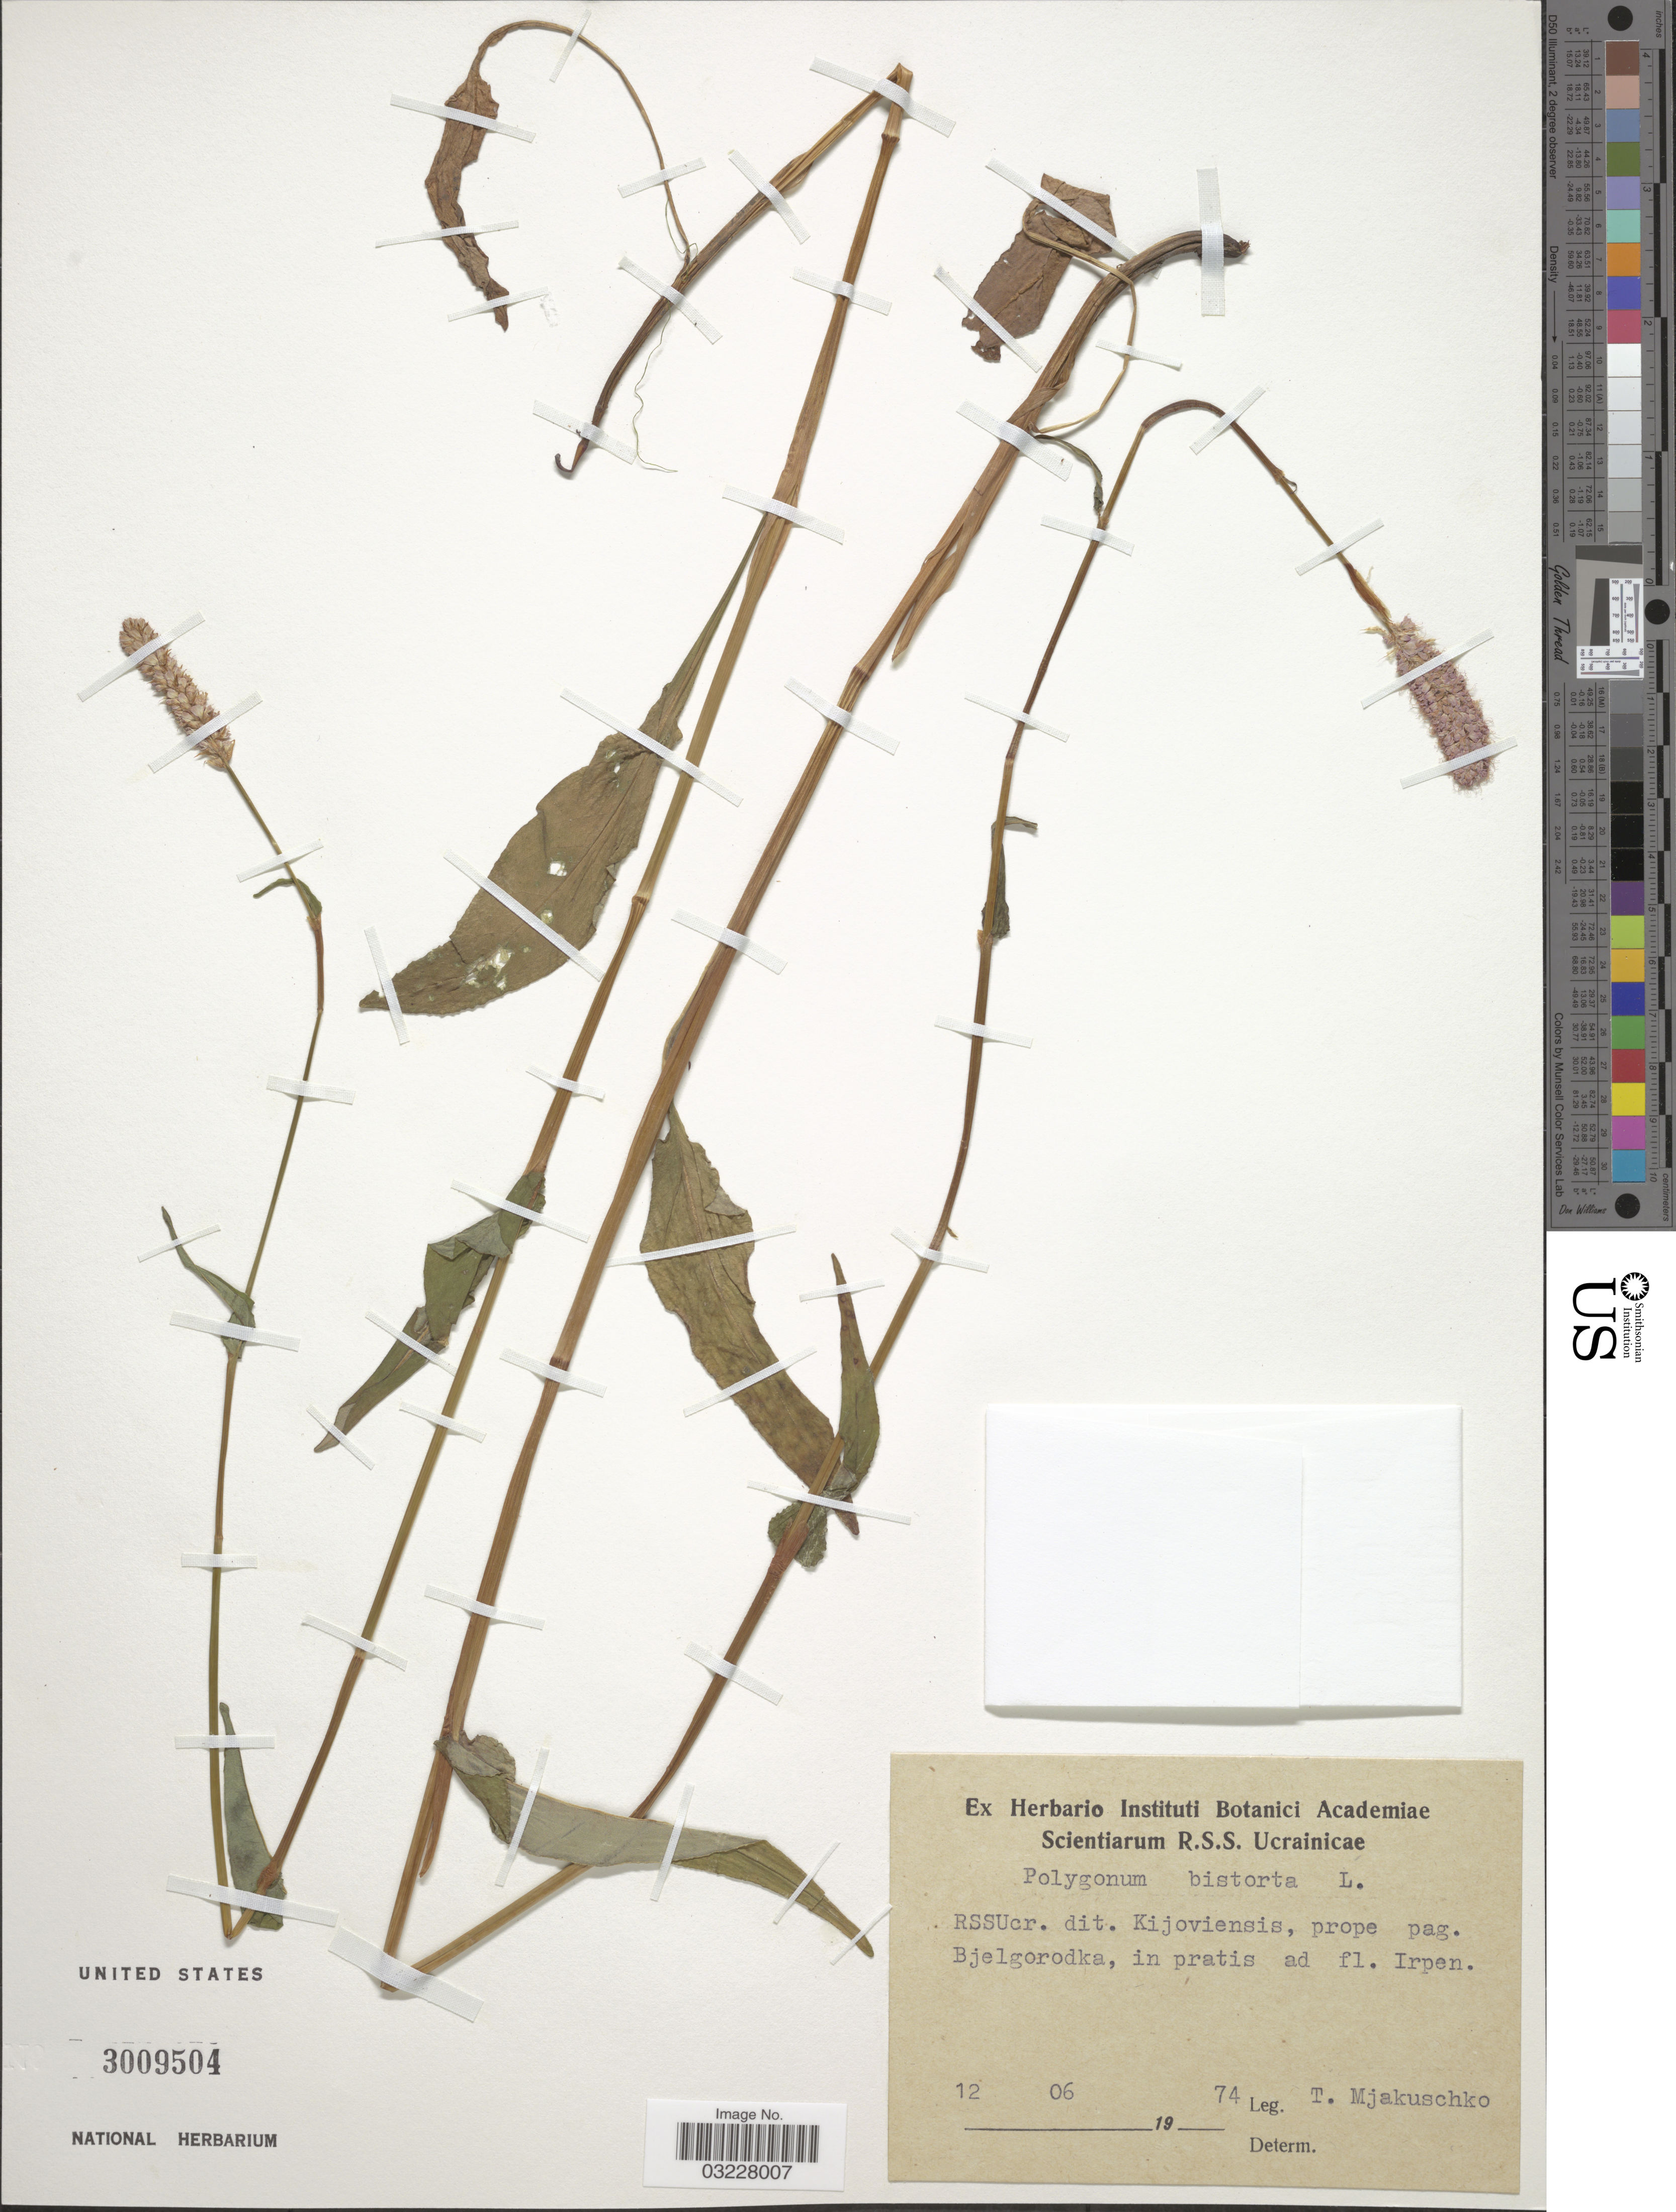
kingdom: Plantae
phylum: Tracheophyta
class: Magnoliopsida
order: Caryophyllales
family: Polygonaceae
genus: Bistorta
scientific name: Bistorta officinalis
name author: Delarbre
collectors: T. Mjakuschko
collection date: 1974-06-12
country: Ukraine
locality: RSSUcr. dit. Kijoviensis, prope pag. Bjelgorodka, in pratis ad fl. Irpen.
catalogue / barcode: US 3009504